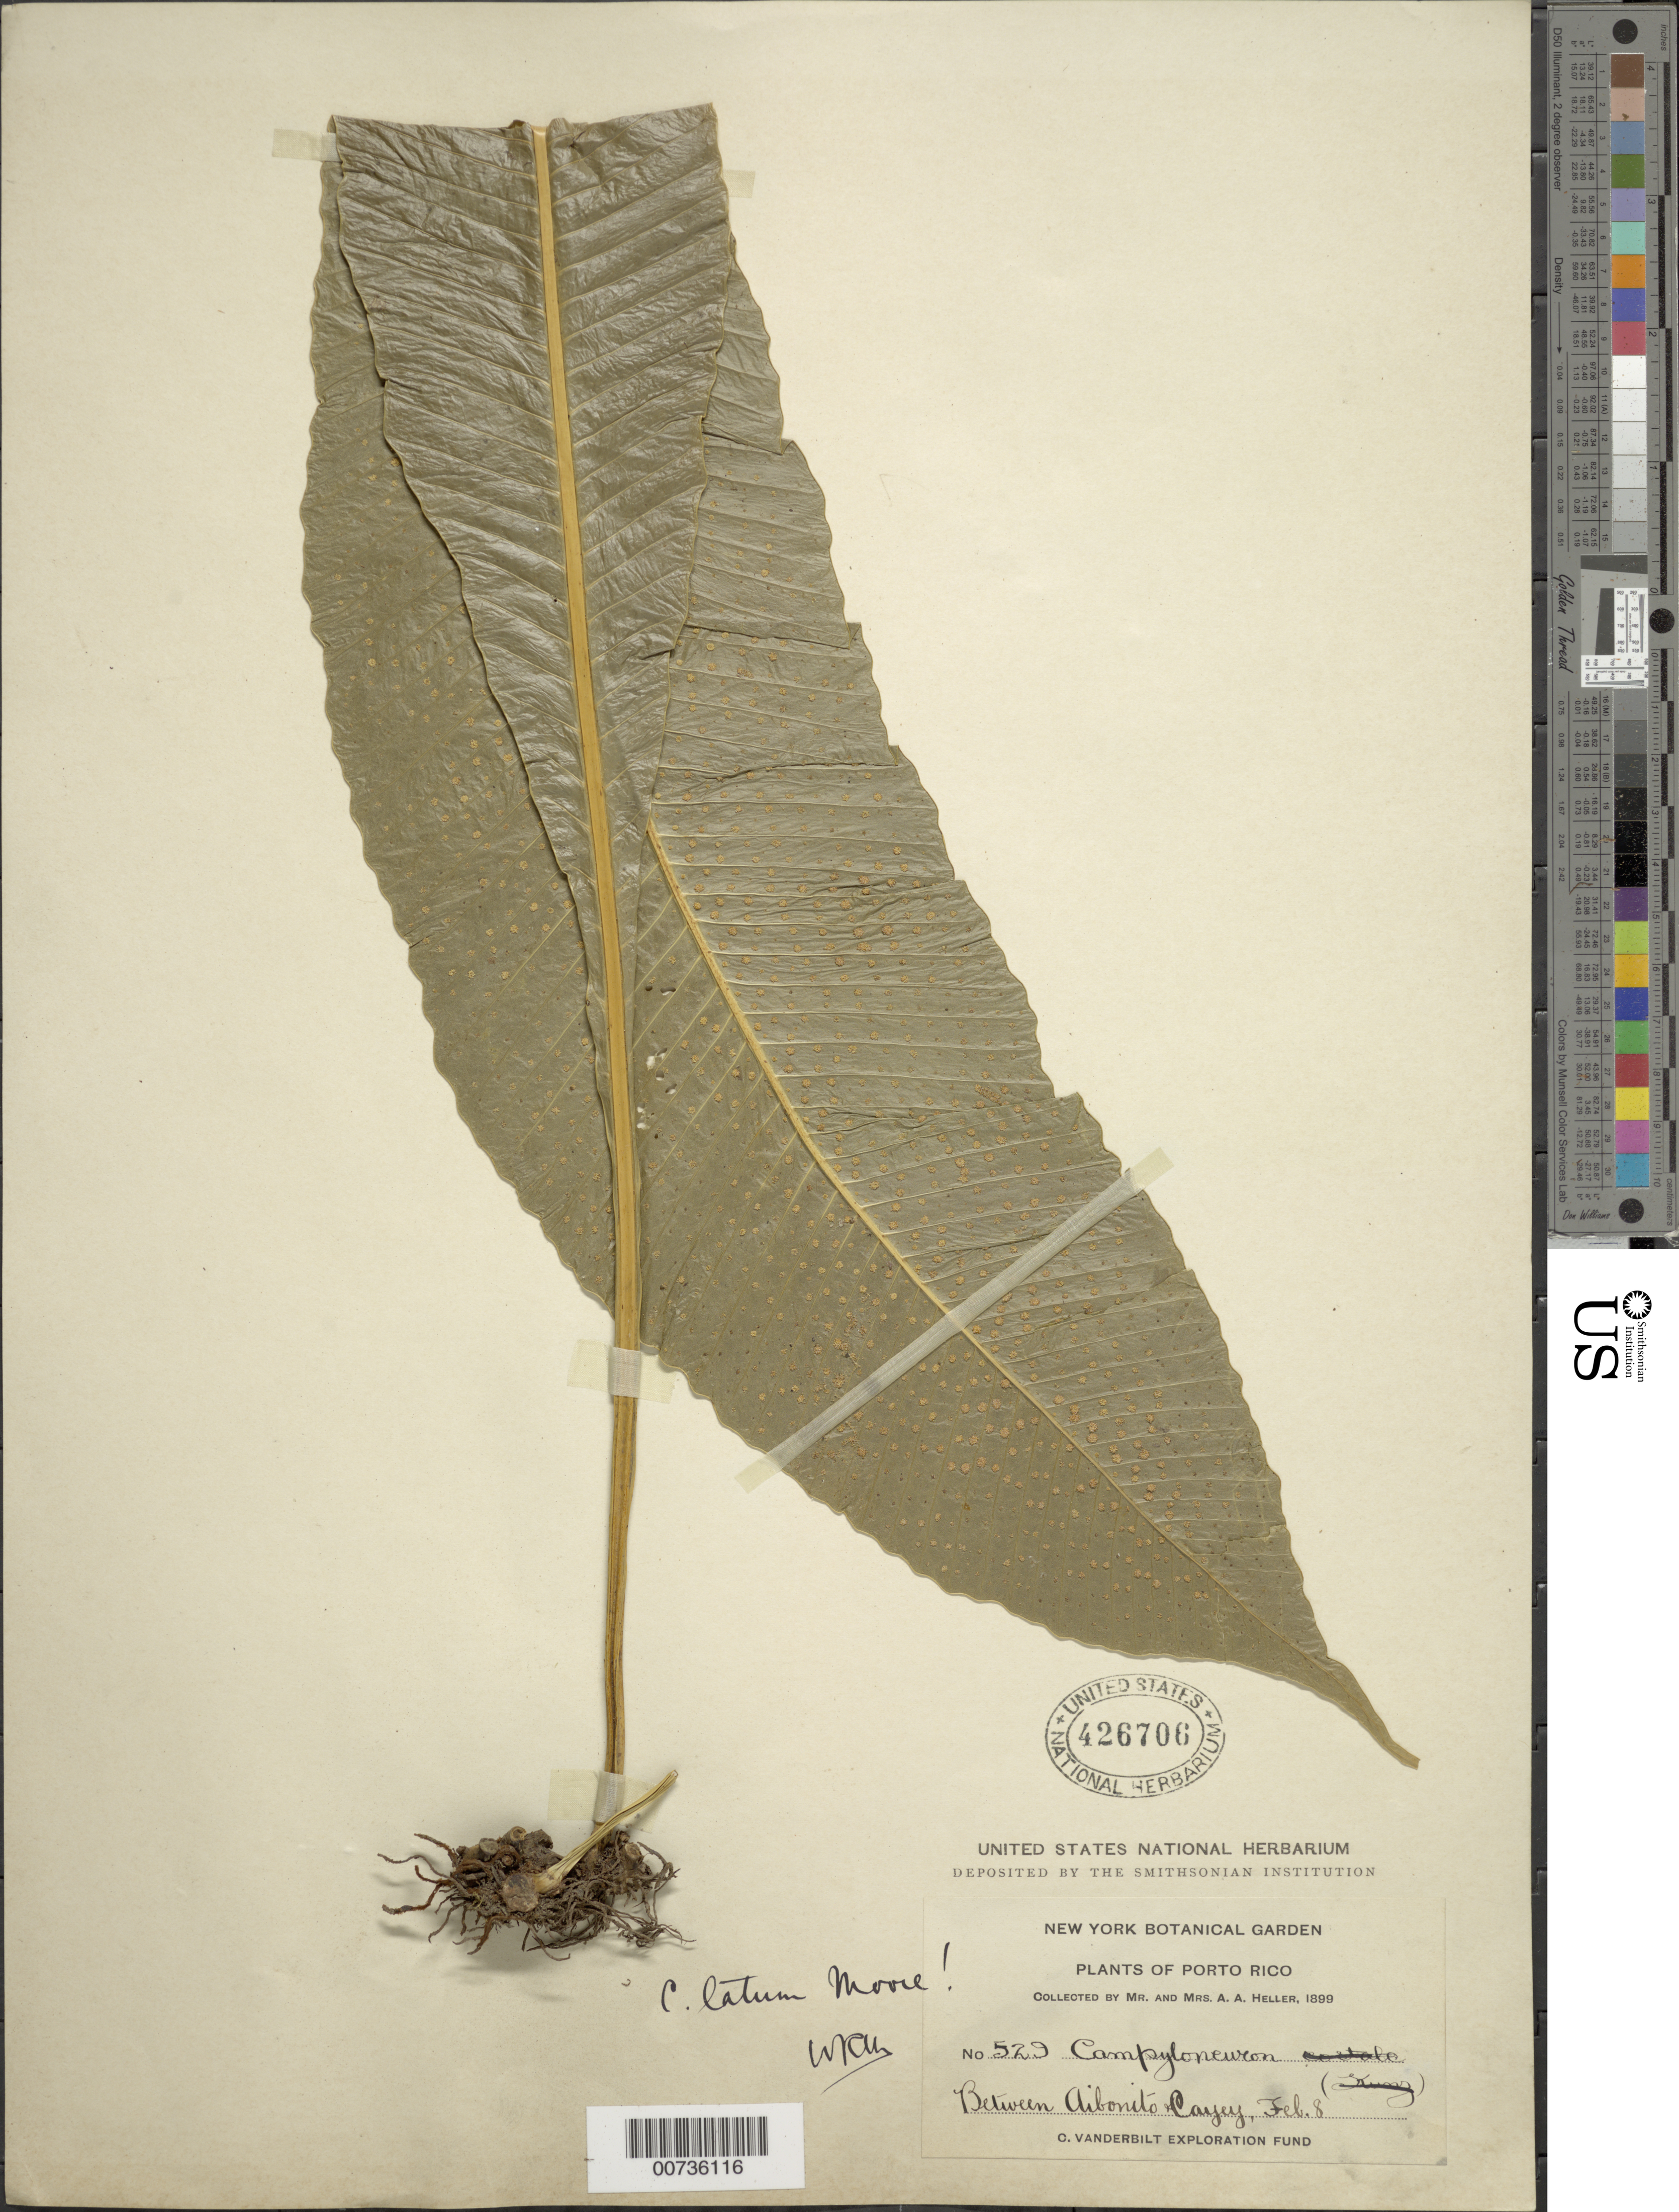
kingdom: Plantae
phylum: Tracheophyta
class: Polypodiopsida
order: Polypodiales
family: Polypodiaceae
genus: Campyloneurum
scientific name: Campyloneurum latum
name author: T. Moore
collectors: A. A. Heller & E. G. Heller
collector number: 529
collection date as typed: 1899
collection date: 1899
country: Puerto Rico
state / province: Abonito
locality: Between Aibonito & Cayey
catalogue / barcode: US 426706